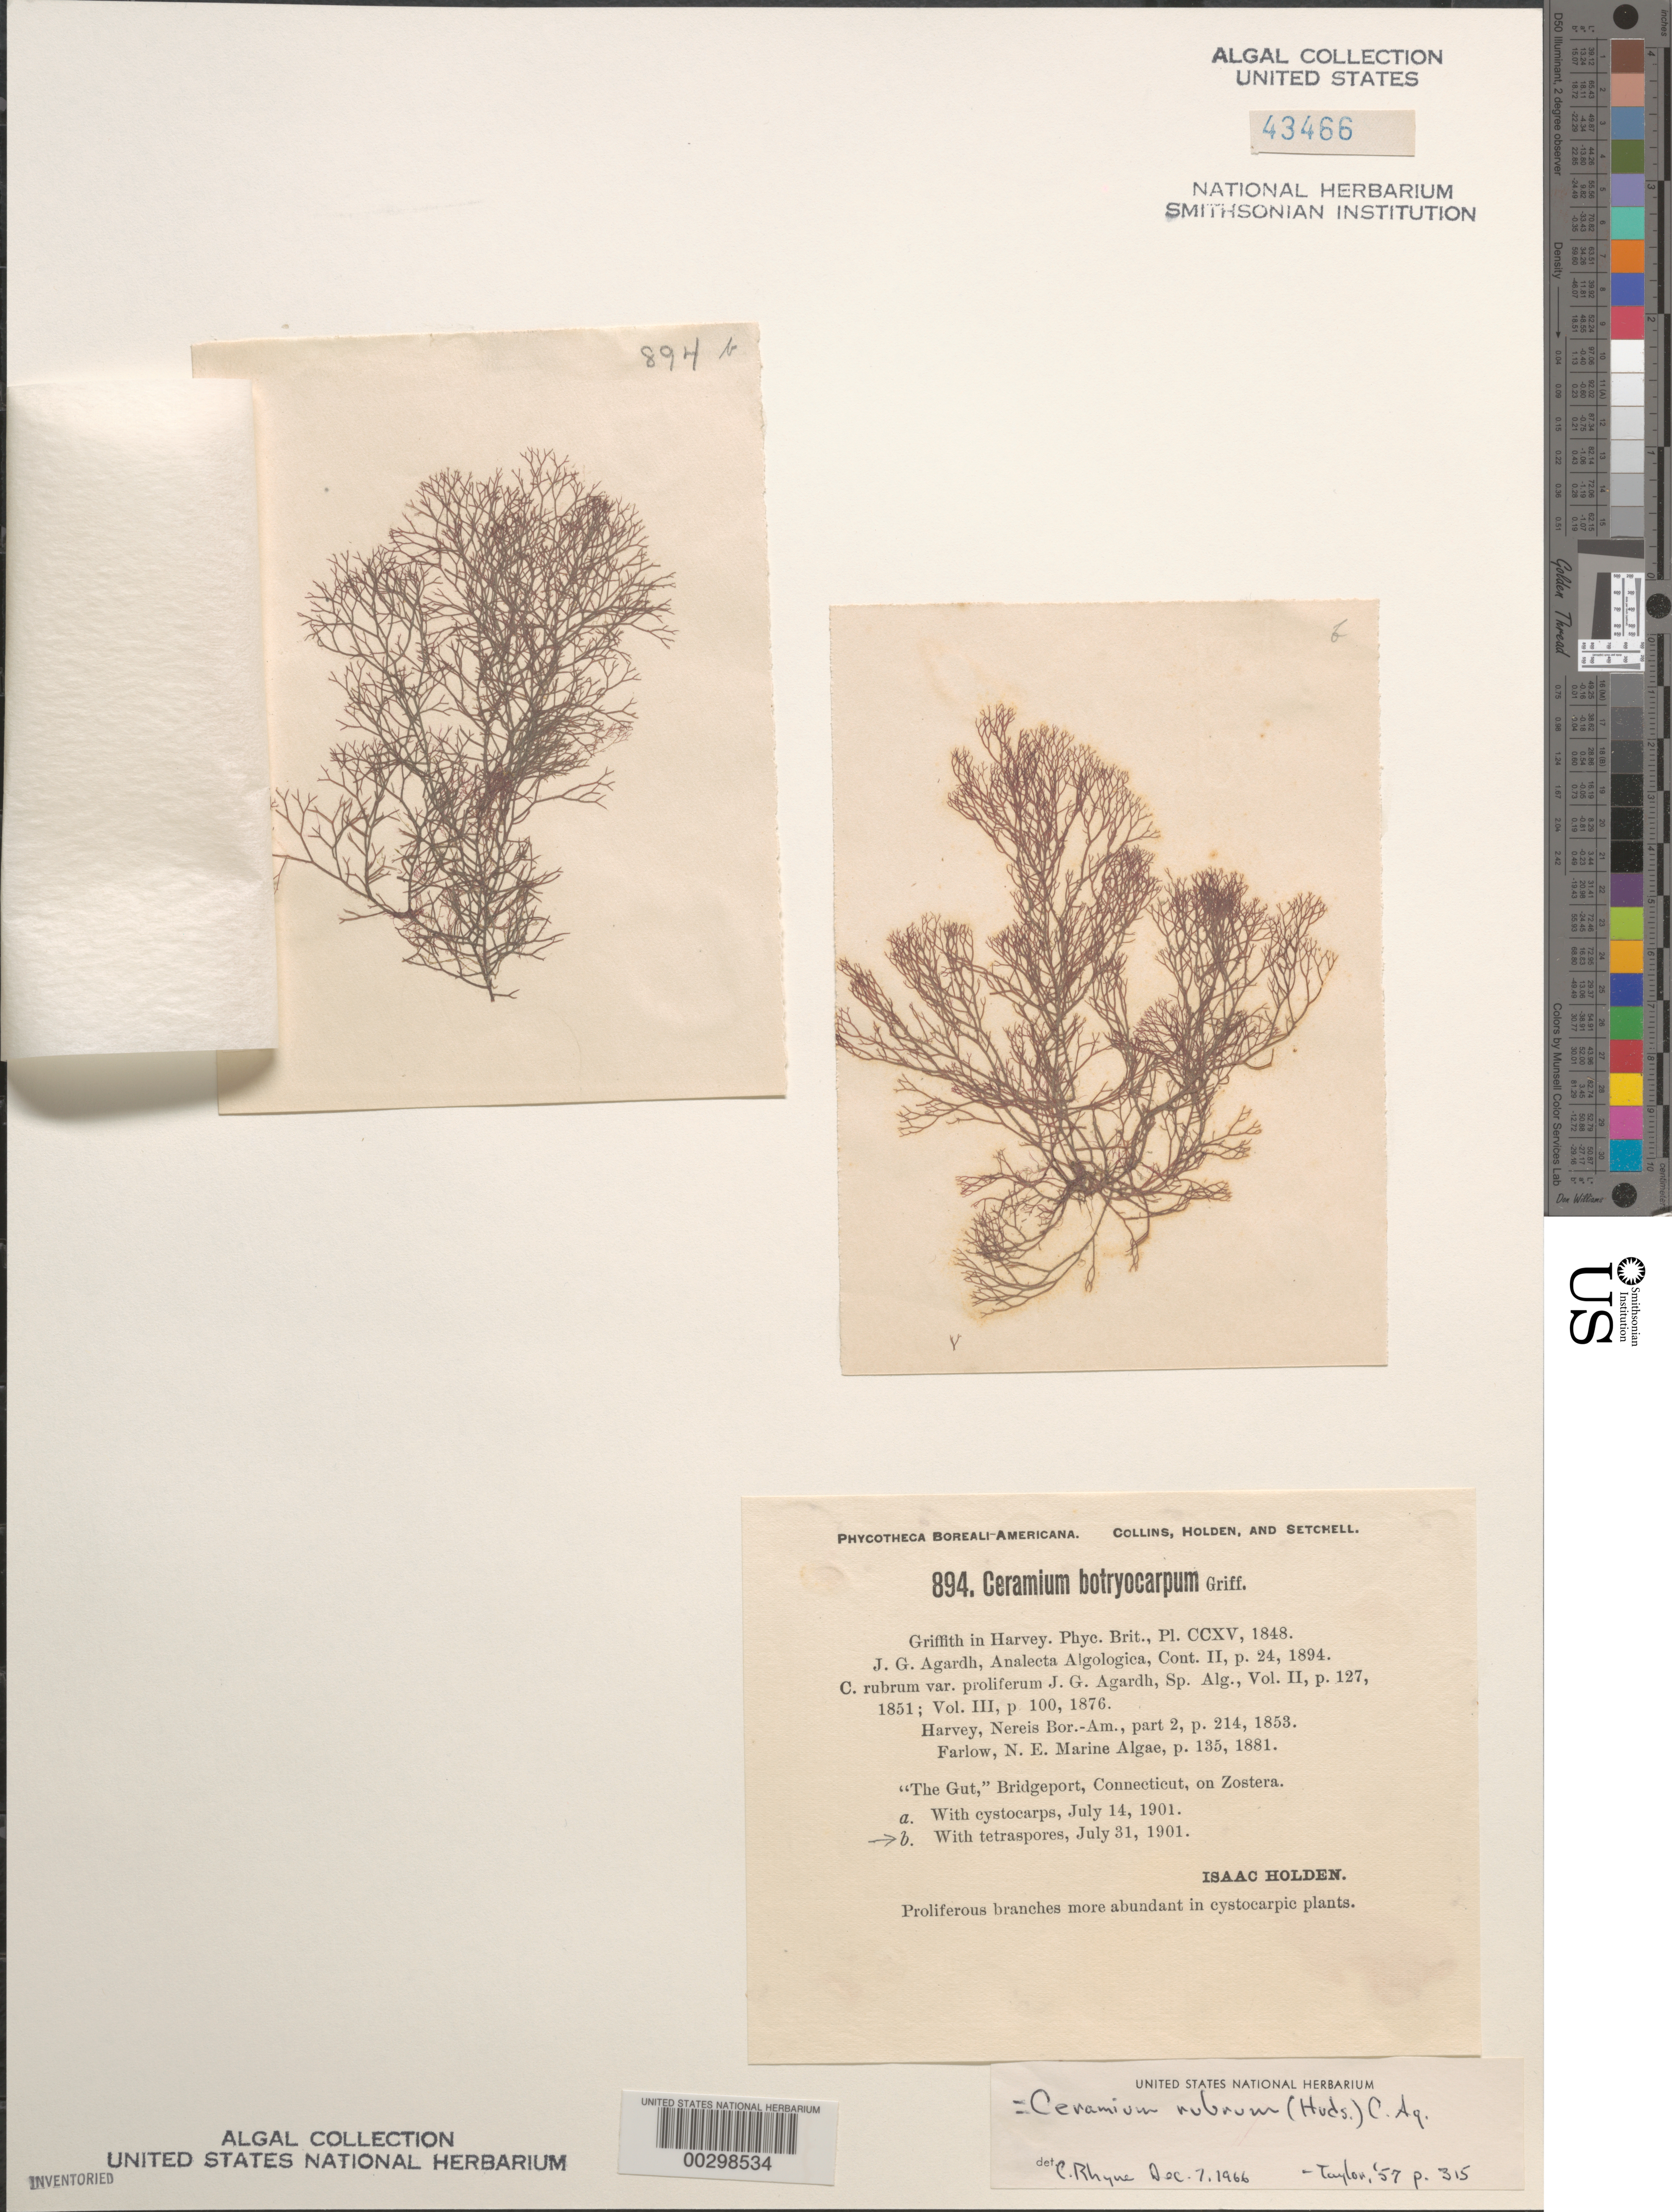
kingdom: Plantae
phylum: Rhodophyta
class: Florideophyceae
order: Ceramiales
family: Ceramiaceae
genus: Ceramium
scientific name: Ceramium rubrum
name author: C. Agardh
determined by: Rhyne, C. F.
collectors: I. Holden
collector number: PB-A 894b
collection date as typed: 31 Jul 1901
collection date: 1901-07-31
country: United States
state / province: Connecticut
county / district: Fairfield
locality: Bridgeport, The Gut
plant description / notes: Collins, Holden & Setchell, Phycotheca Boreali-Americana, as Ceramium botryocarpum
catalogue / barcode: US 43466